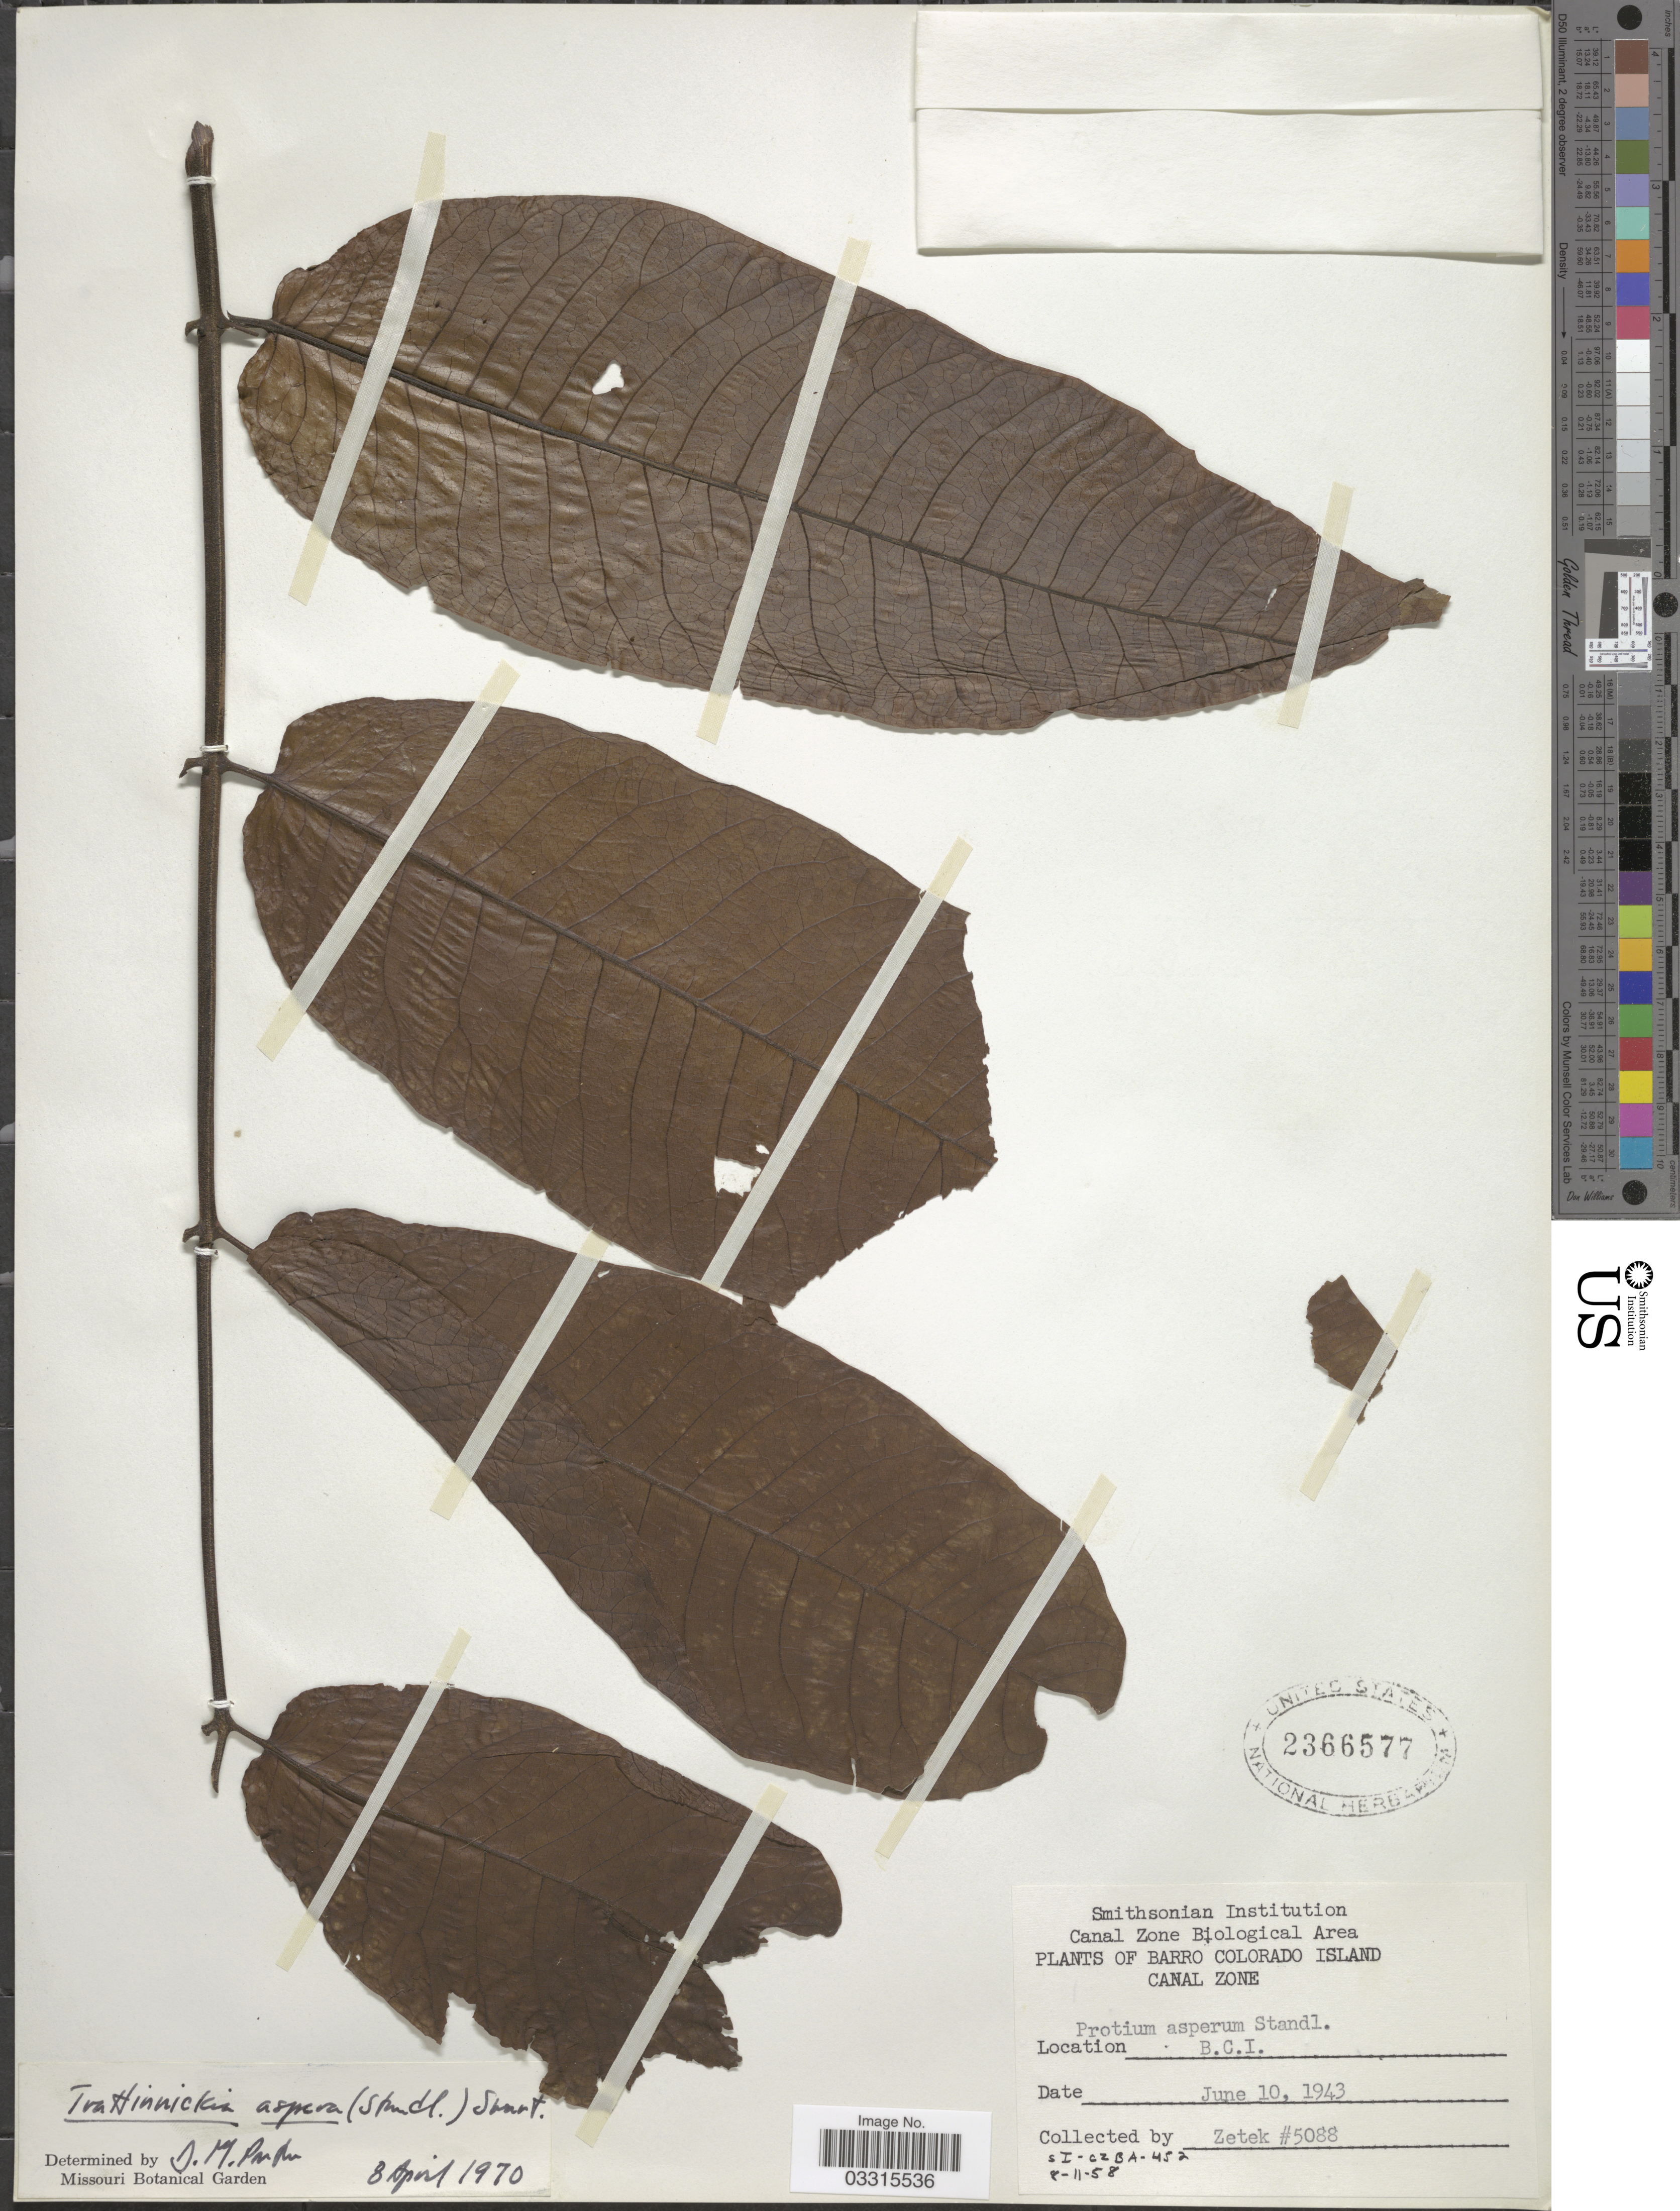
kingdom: Plantae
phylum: Tracheophyta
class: Magnoliopsida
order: Sapindales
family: Burseraceae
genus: Trattinnickia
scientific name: Trattinnickia aspera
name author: (Standl.) Swart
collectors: -. Zetek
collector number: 5088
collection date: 1943-06-10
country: Panama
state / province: Panamá Oeste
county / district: Canal Zone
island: Barro Colorado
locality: Barro Colorado Island. Canal Zone. B.C.I.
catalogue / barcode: US 2366577